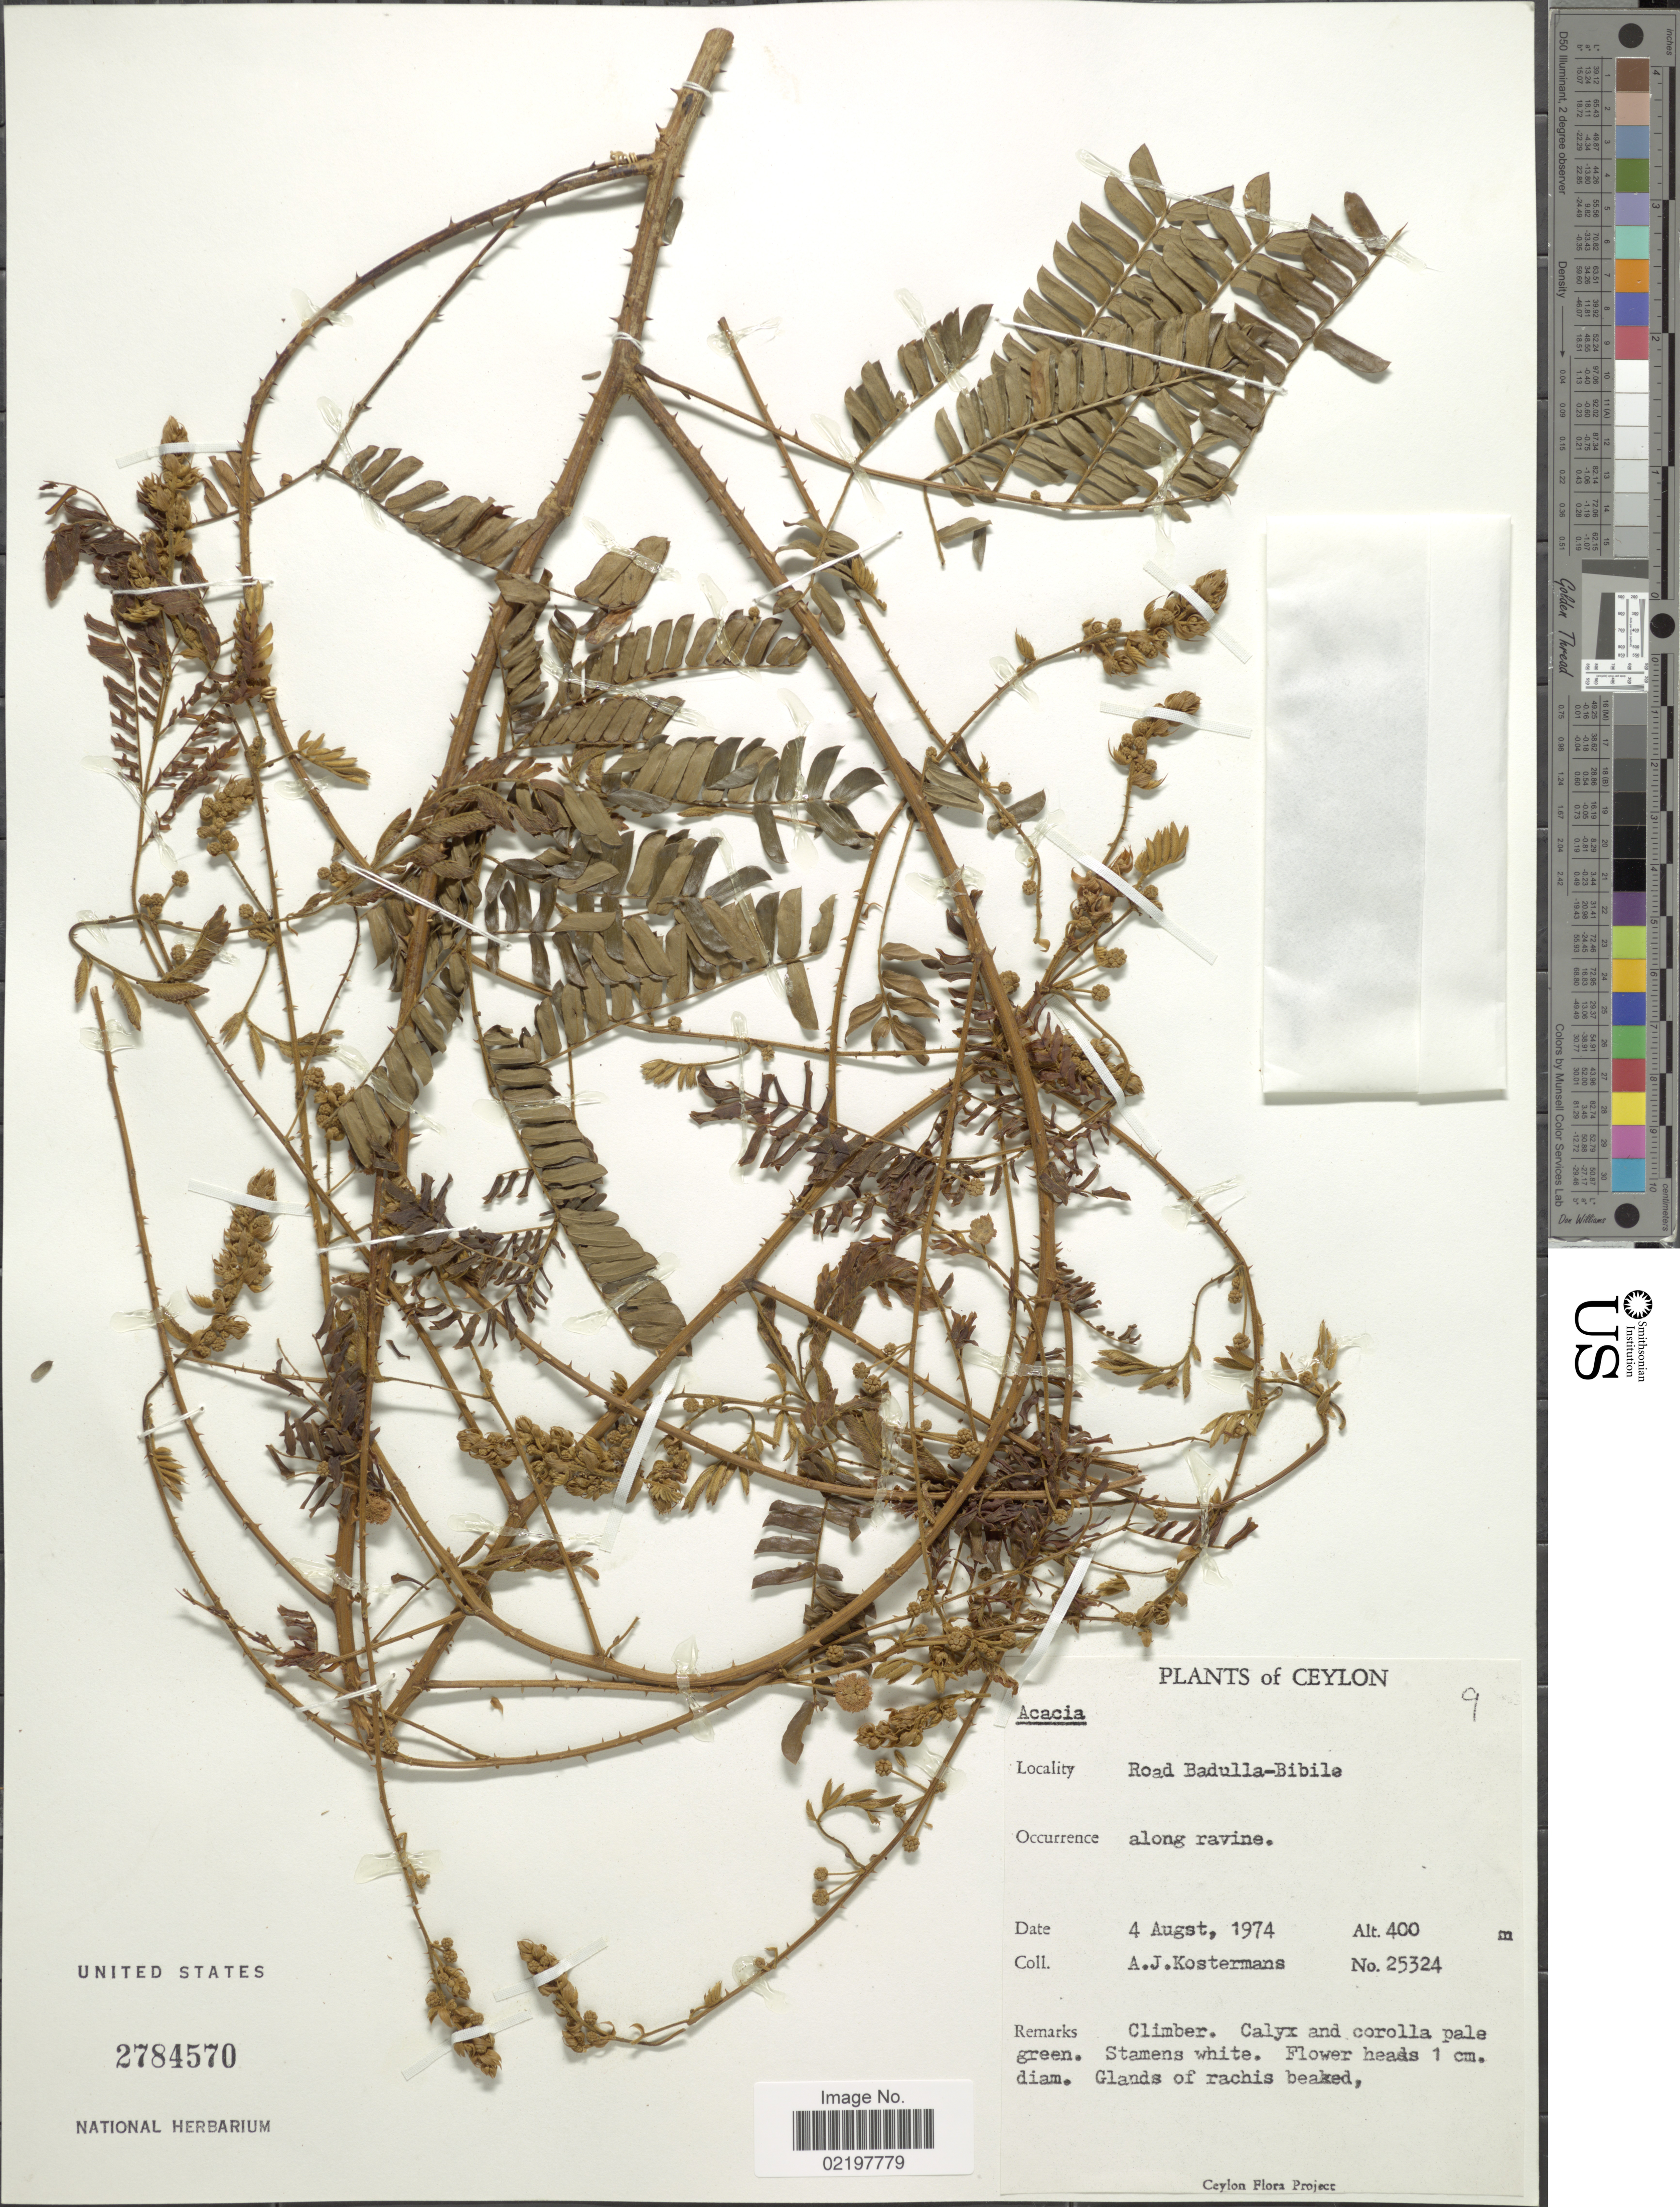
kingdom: Plantae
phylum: Tracheophyta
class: Magnoliopsida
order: Fabales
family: Fabaceae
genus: Senegalia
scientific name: Senegalia caesia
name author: (L.) Maslin et al.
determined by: Strong, M. T., (US), Smithsonian Institution - National Museum of Natural History (UNITED STATES)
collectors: A. J. G. Kostermans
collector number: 25324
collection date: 1974-08-04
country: Sri Lanka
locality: Ceylon, Road Badulla-Bibile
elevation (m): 400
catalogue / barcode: US 2784570